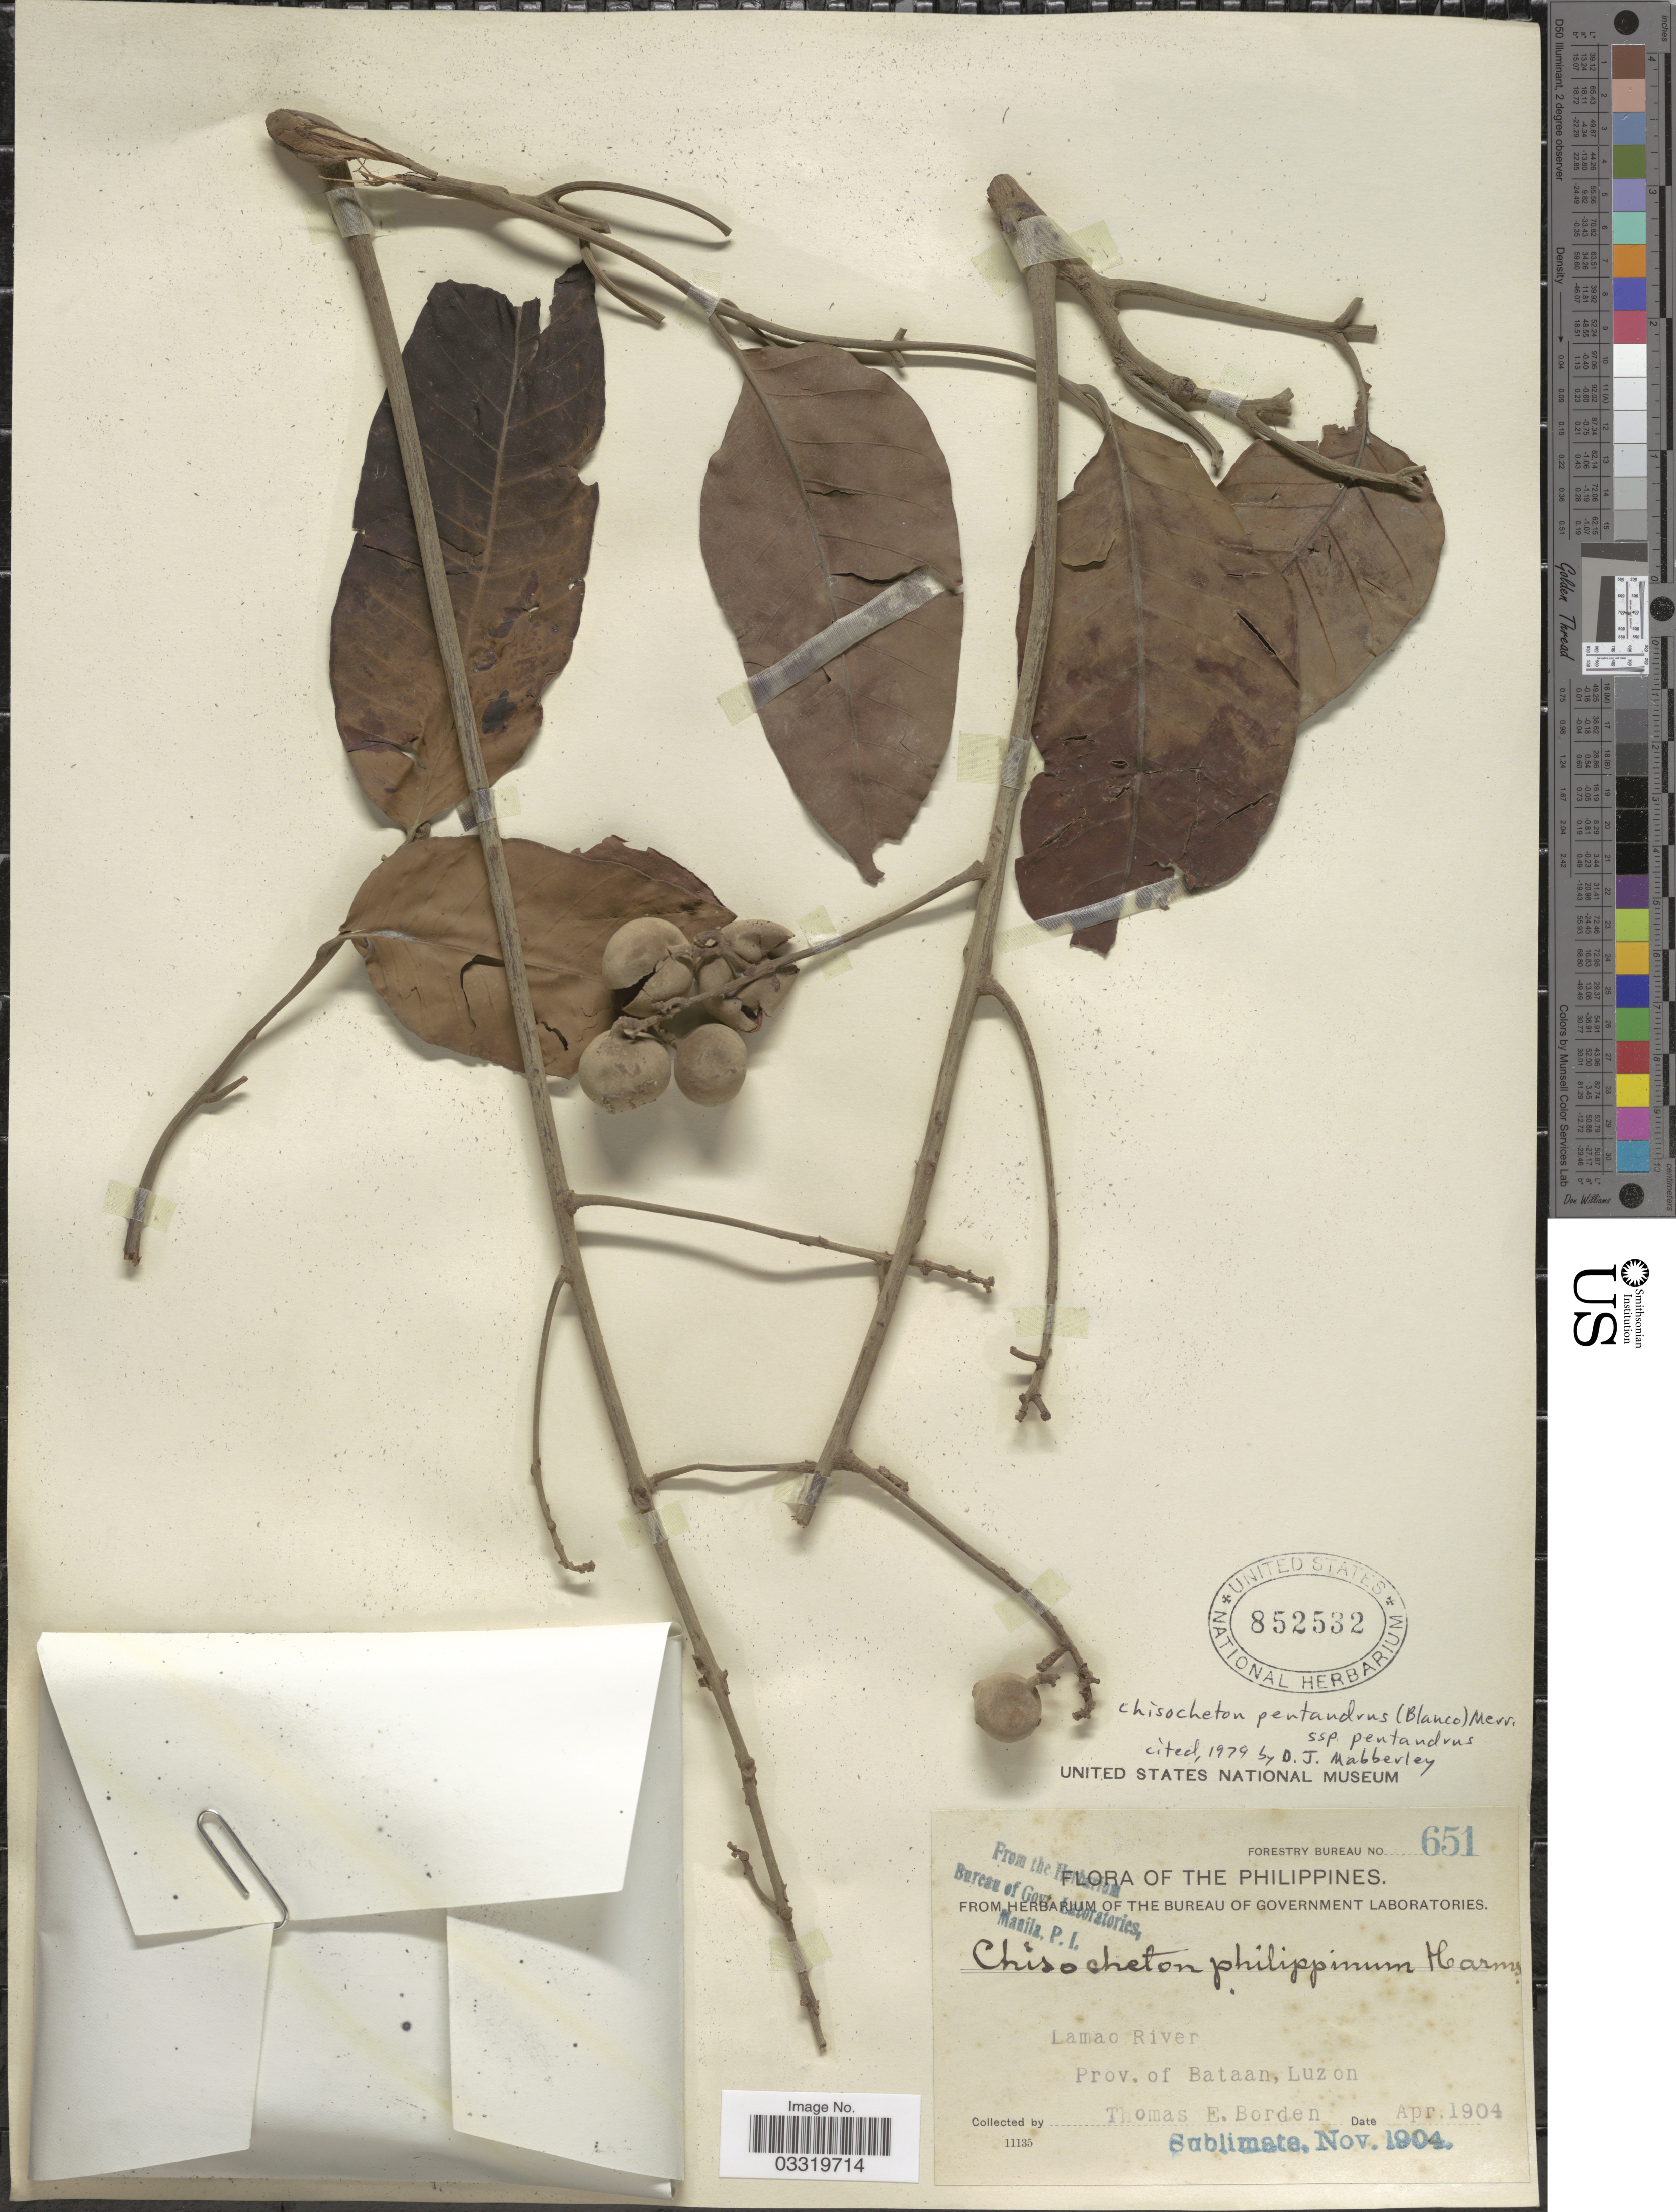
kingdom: Plantae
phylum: Tracheophyta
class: Magnoliopsida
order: Sapindales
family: Meliaceae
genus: Chisocheton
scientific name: Chisocheton pentandrus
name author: (Blanco) Merr.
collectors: T. E. Borden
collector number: Forestry Bureau 651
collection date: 1904-04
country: Philippines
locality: Lamao River. Prov. of Bataan, Luzon.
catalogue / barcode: US 852532